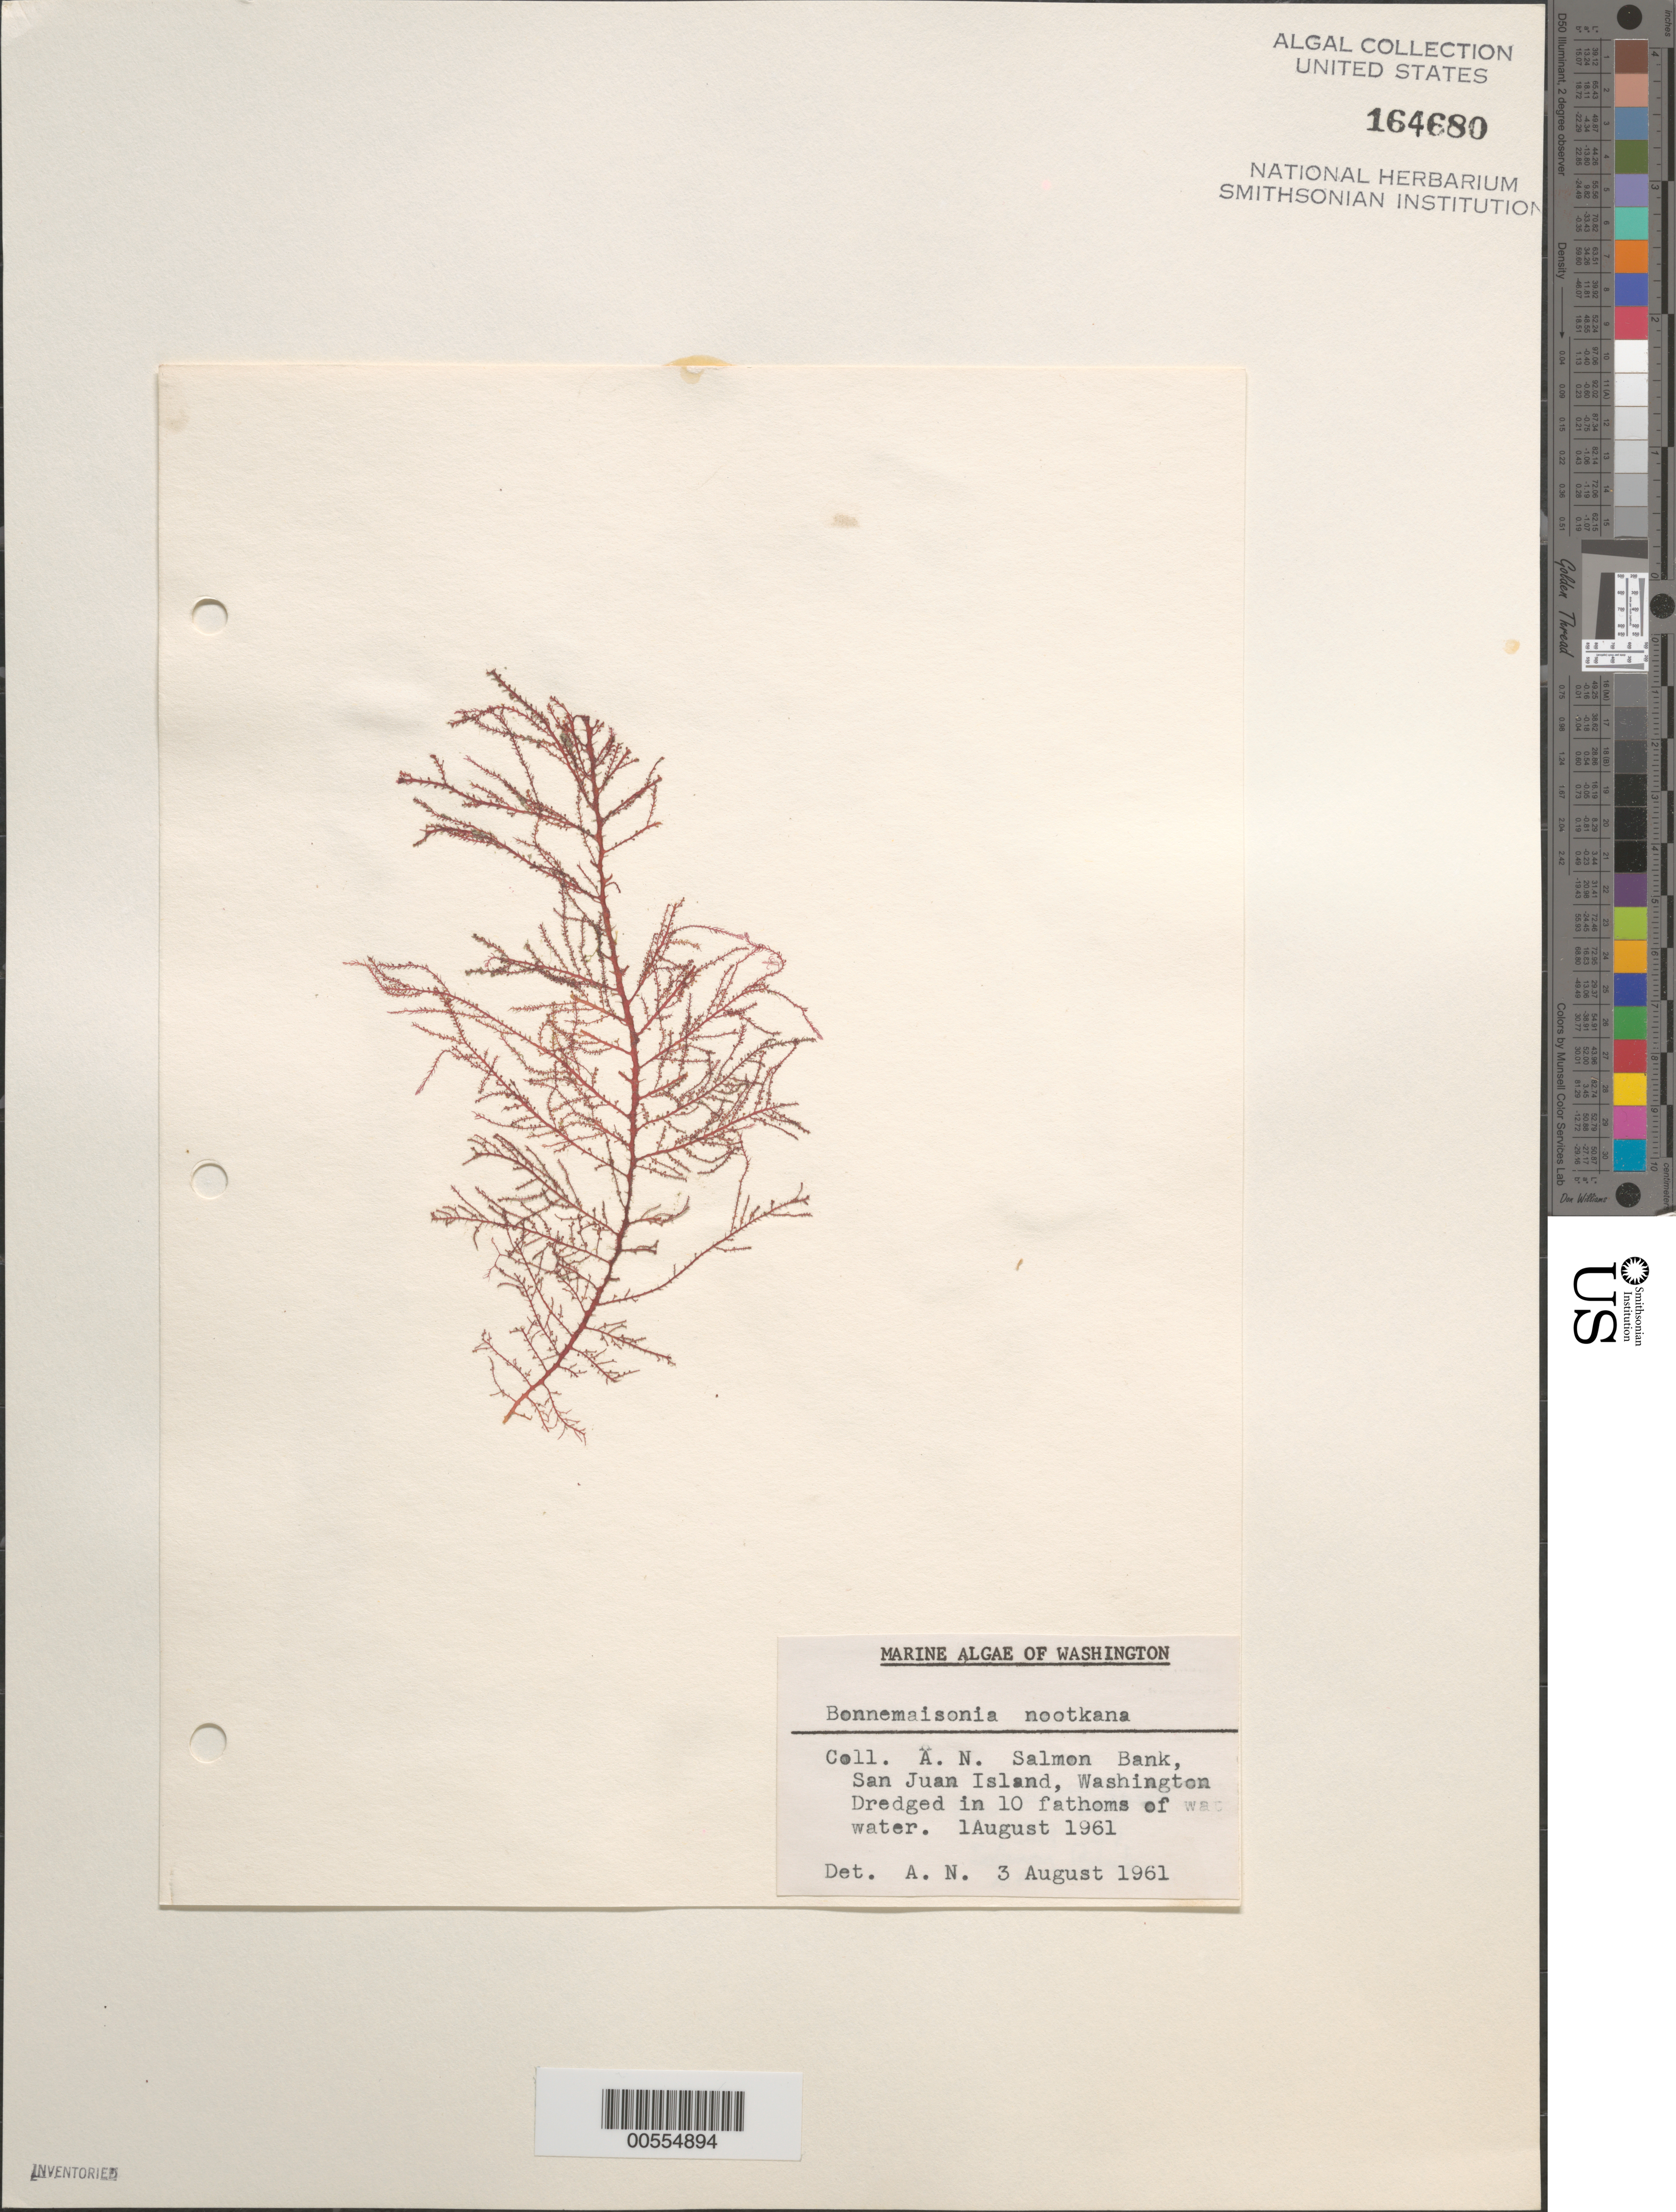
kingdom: Plantae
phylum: Rhodophyta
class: Florideophyceae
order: Bonnemaisoniales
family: Bonnemaisoniaceae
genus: Bonnemaisonia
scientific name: Bonnemaisonia nootkana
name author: (Esper) P.C. Silva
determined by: N., A.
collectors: A. N.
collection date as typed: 03 Aug 1961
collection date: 1961-08-03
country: United States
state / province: Washington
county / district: San Juan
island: San Juan Island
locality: Salmon Bank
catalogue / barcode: US 164680